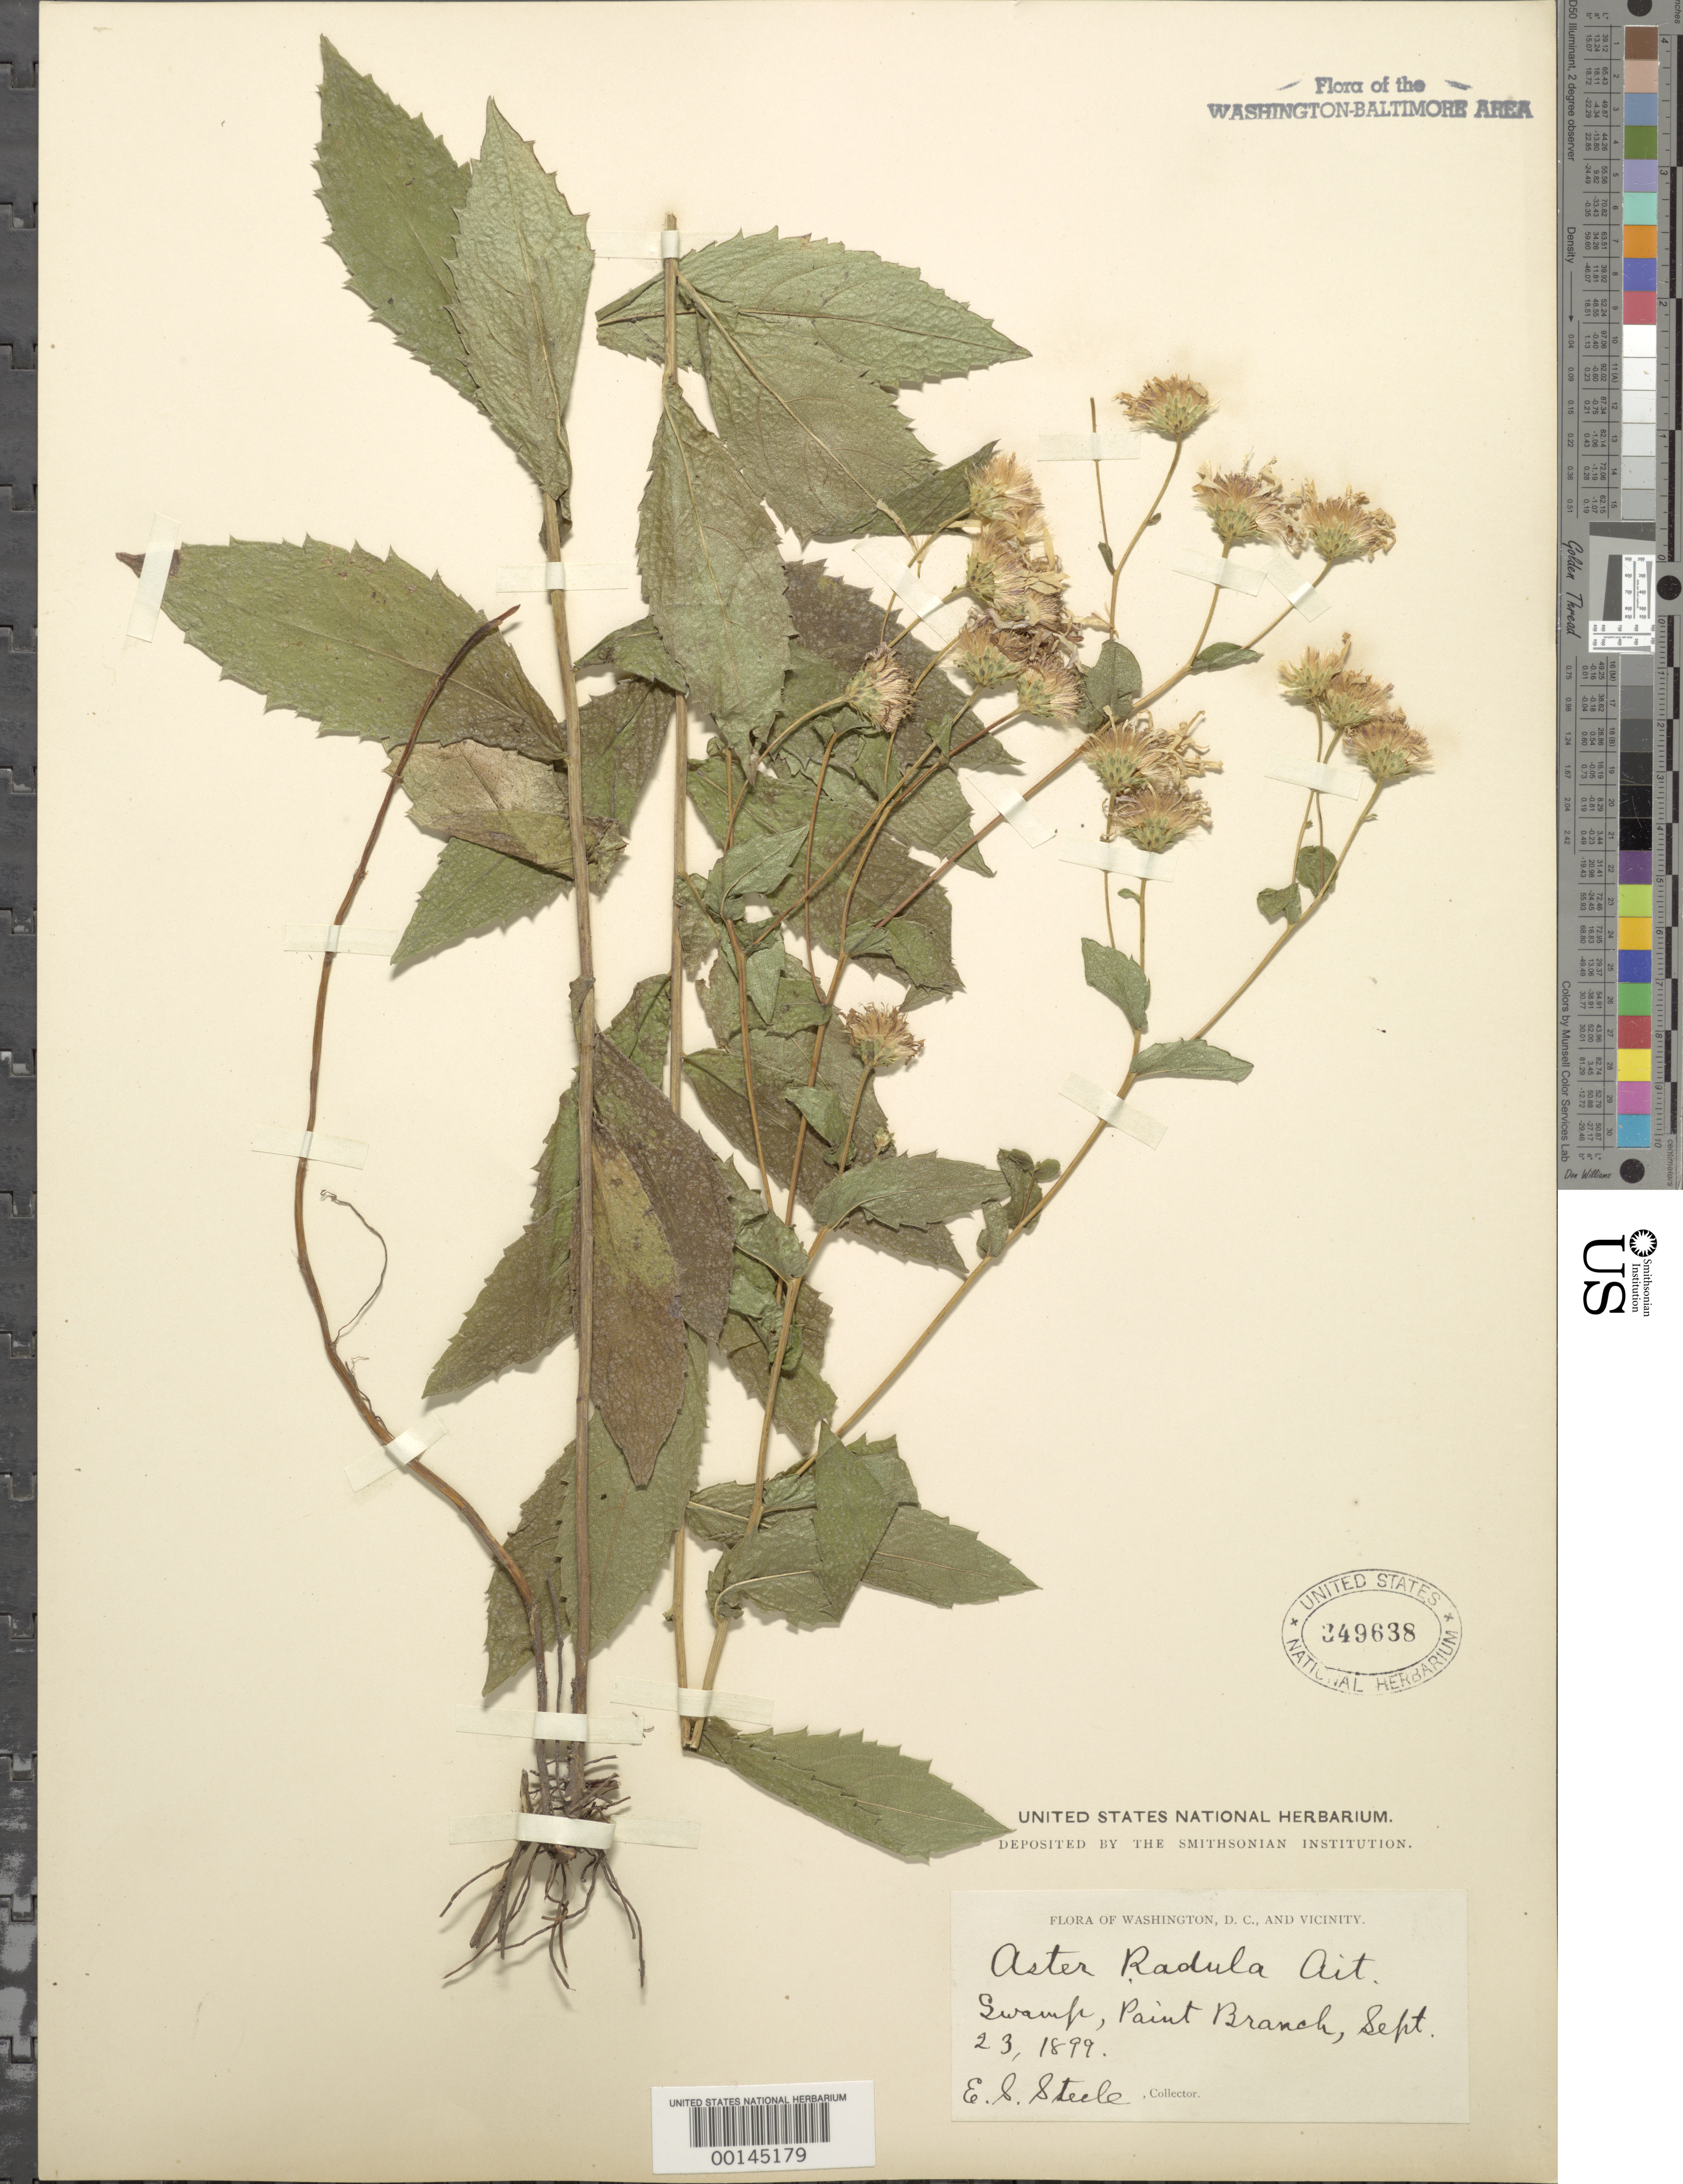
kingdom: Plantae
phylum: Tracheophyta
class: Magnoliopsida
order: Asterales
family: Asteraceae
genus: Eurybia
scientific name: Eurybia radula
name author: (Aiton) G.L. Nesom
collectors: E. Steele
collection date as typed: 23 Sep 1899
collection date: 1899-09-23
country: United States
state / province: Maryland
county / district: Prince George's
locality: Paint Branch near Beltsville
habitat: Swamp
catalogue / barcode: US 349638